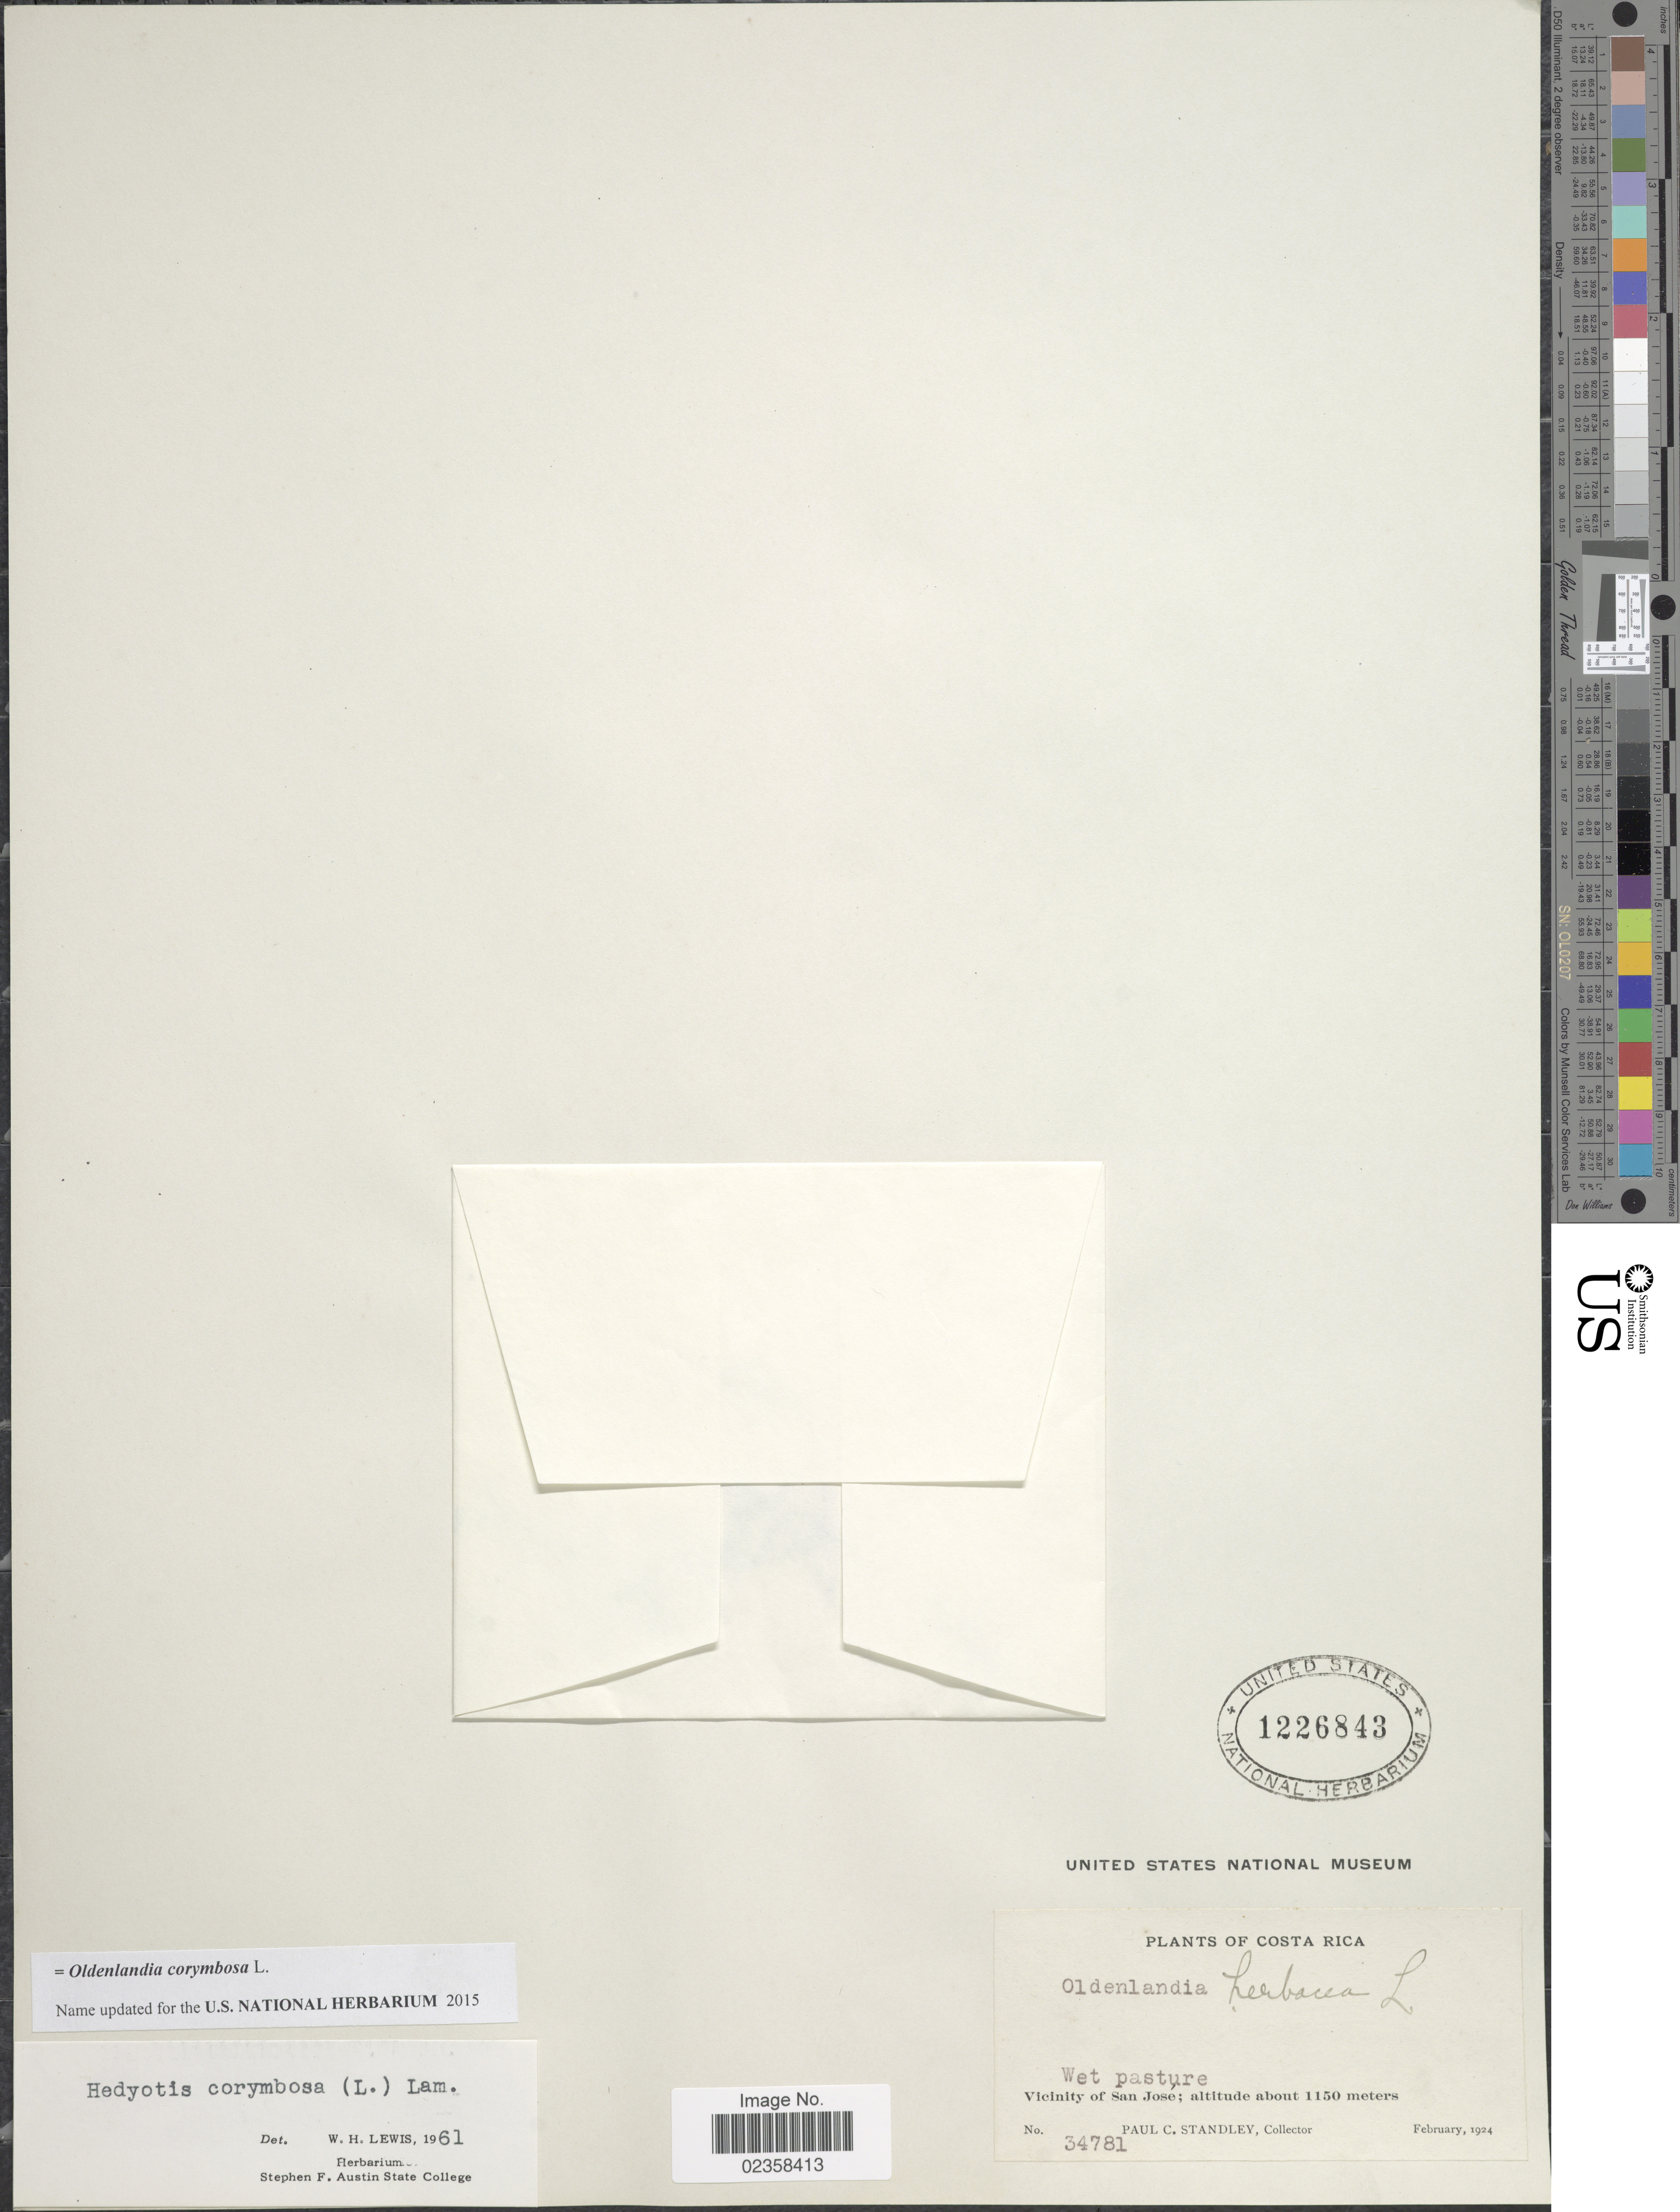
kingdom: Plantae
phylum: Tracheophyta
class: Magnoliopsida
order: Gentianales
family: Rubiaceae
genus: Oldenlandia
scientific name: Oldenlandia corymbosa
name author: L.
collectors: P. C. Standley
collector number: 34781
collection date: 1924-02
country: Costa Rica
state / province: San José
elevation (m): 1150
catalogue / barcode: US 1226843